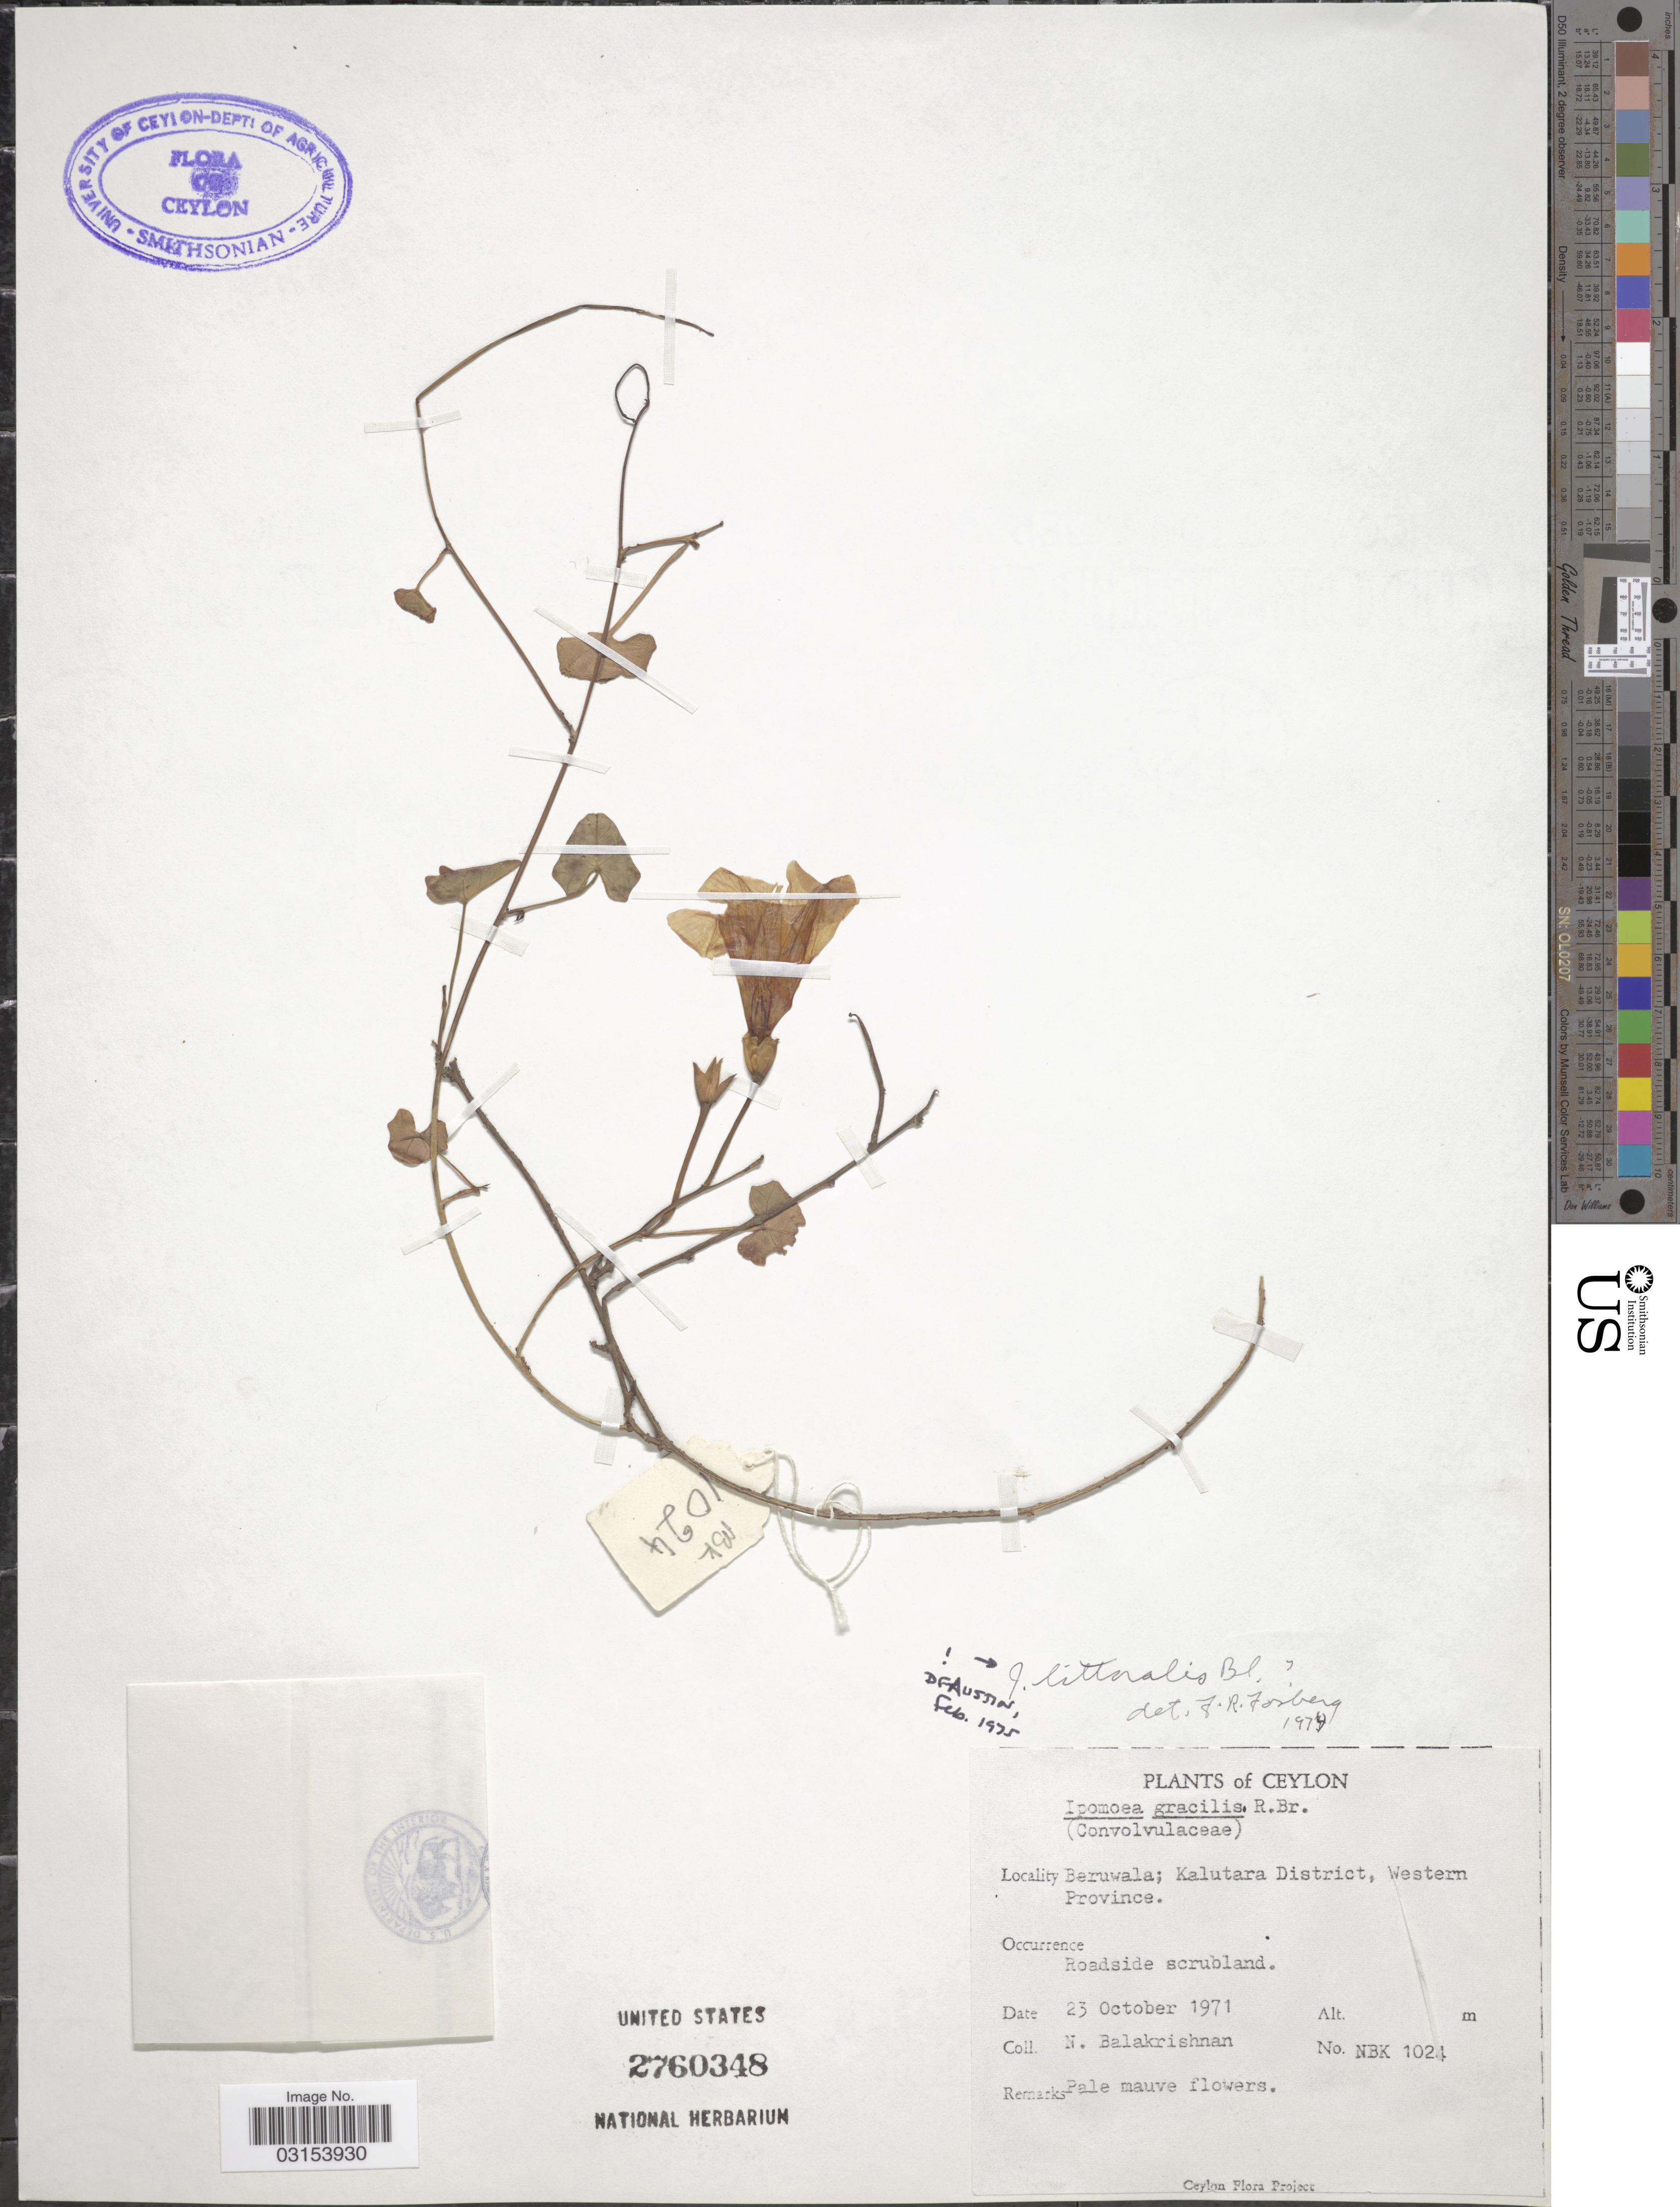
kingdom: Plantae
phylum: Tracheophyta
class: Magnoliopsida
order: Solanales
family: Convolvulaceae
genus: Ipomoea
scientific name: Ipomoea littoralis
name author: Blume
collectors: N. Balakrishnan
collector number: NBK1024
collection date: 1971-10-23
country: Sri Lanka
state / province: Western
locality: Ceylon. Beruwala; Kalutara District.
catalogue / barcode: US 2760348